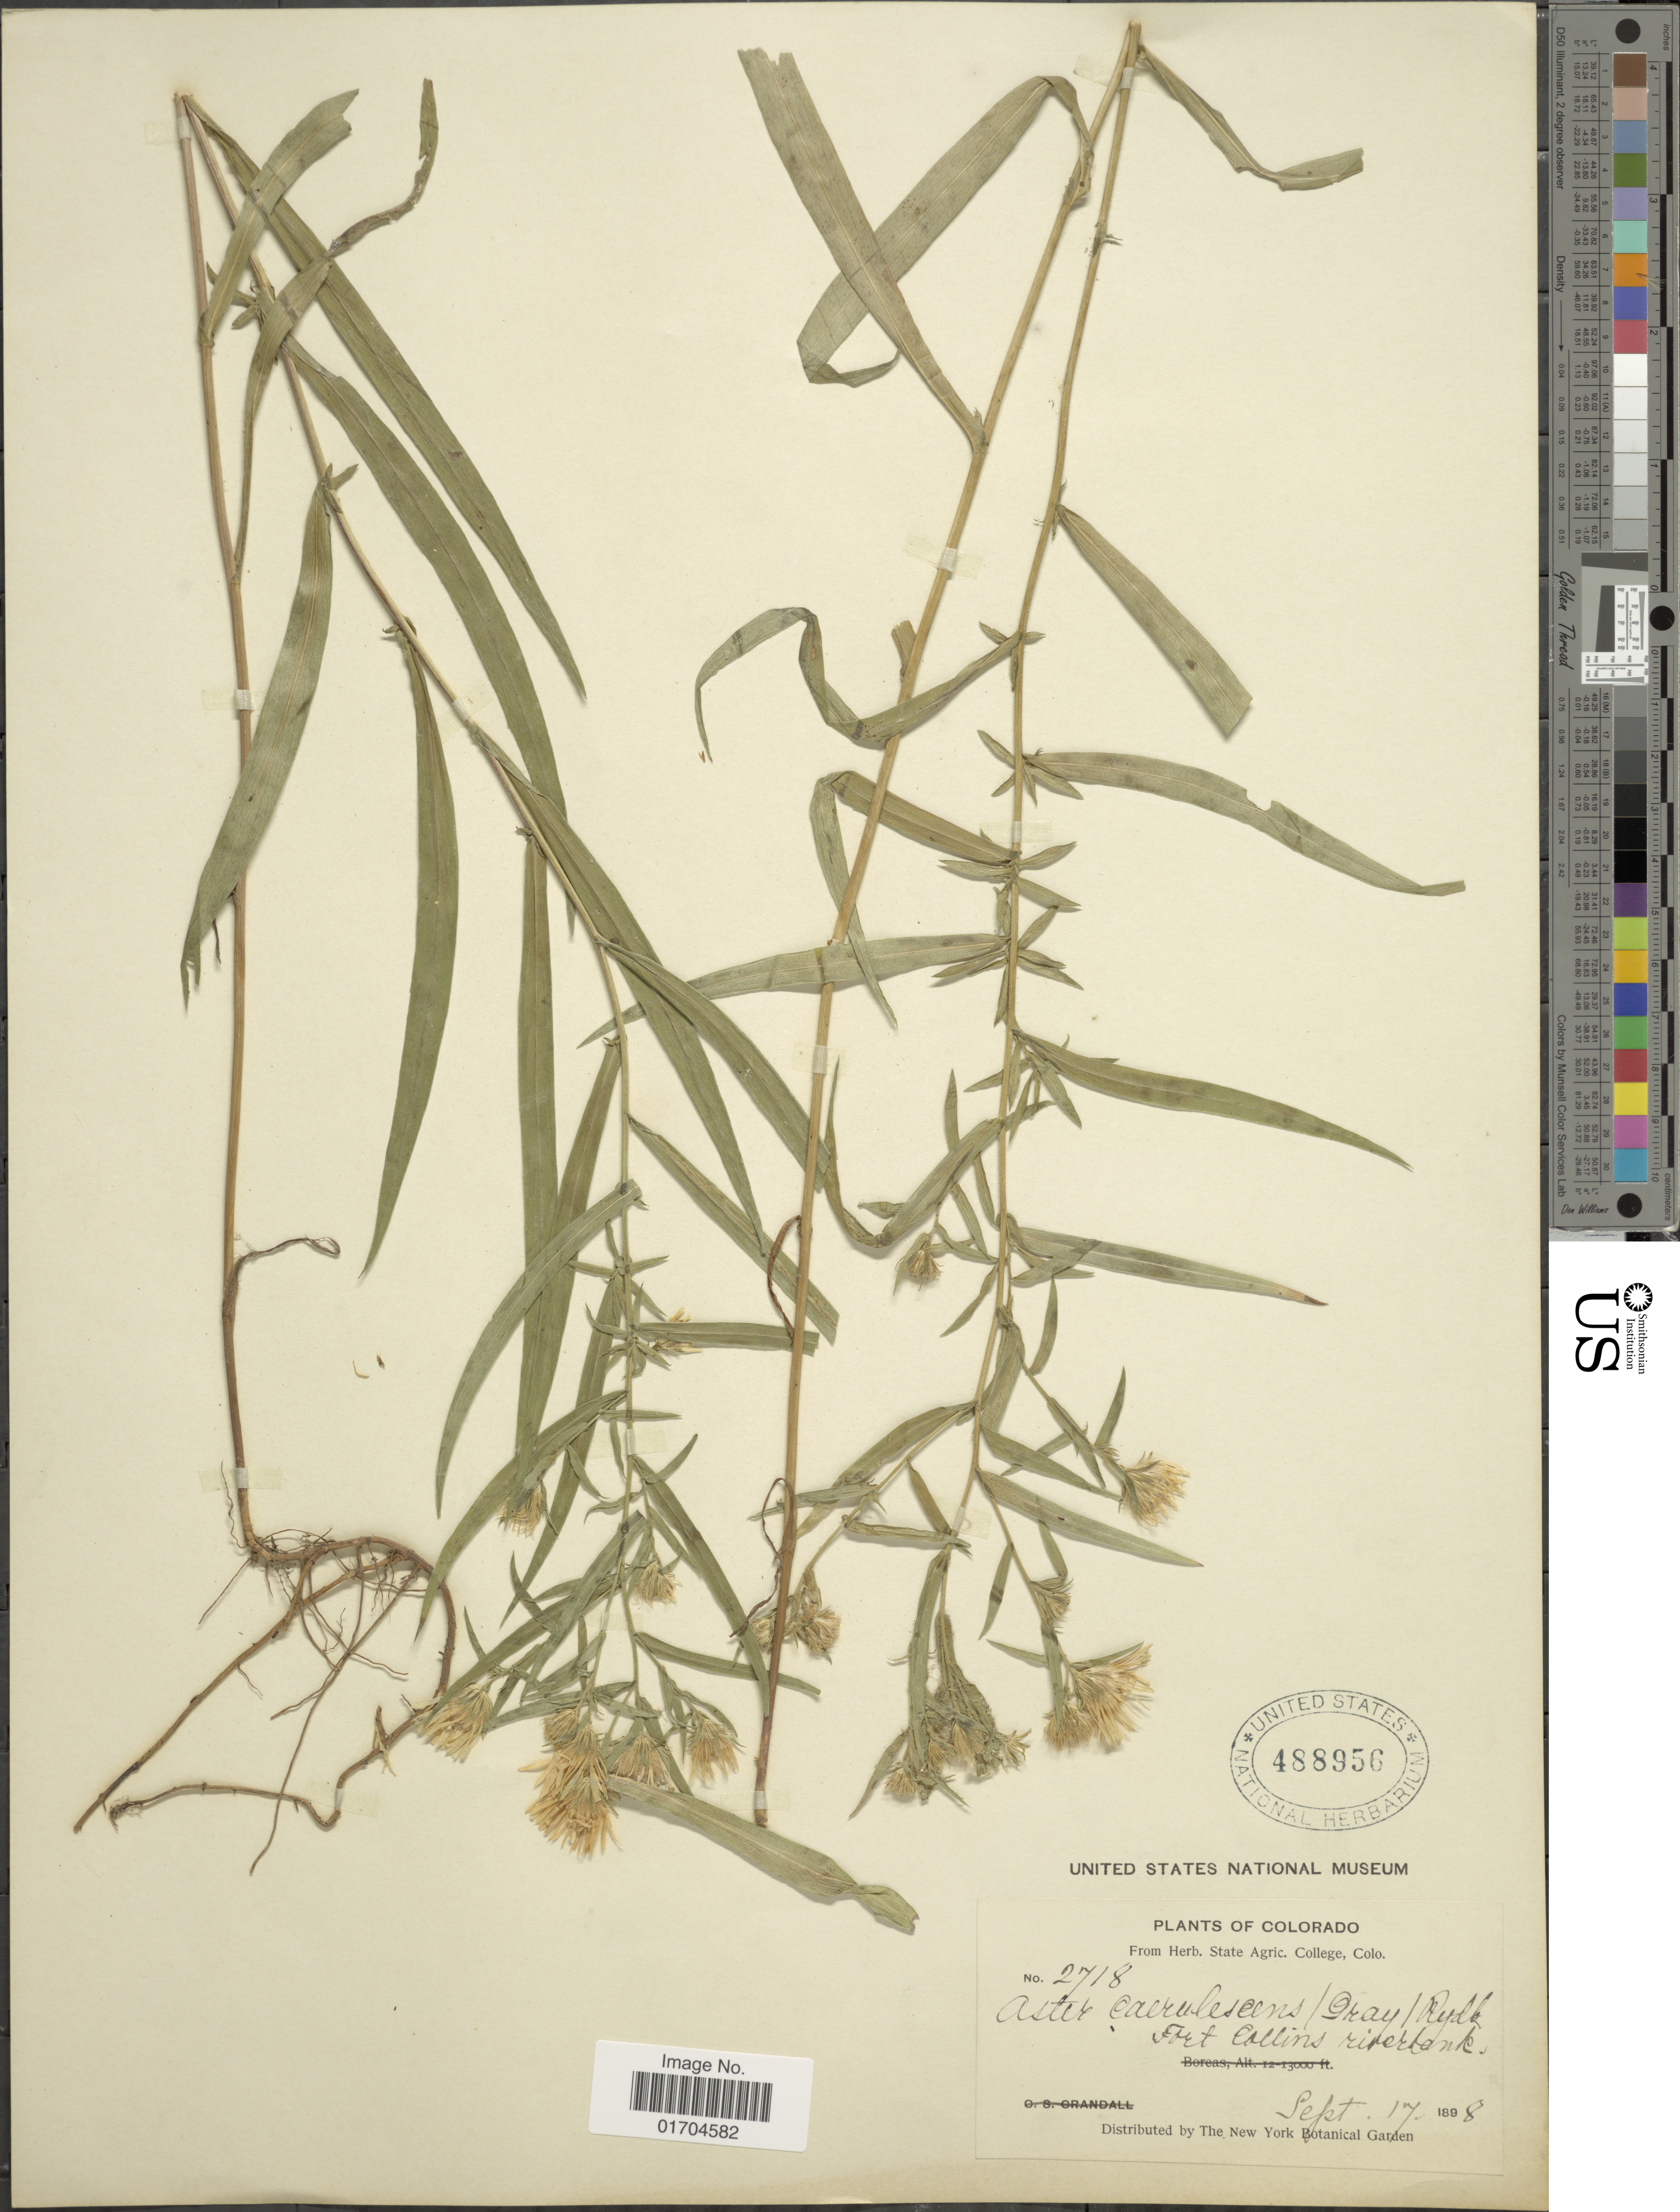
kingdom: Plantae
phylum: Tracheophyta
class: Magnoliopsida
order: Asterales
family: Asteraceae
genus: Symphyotrichum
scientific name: Symphyotrichum sp.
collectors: ex herb. State Agric. College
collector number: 2718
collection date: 1898-09-17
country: United States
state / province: Colorado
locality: Fort Collins riverbank.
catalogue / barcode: US 488956